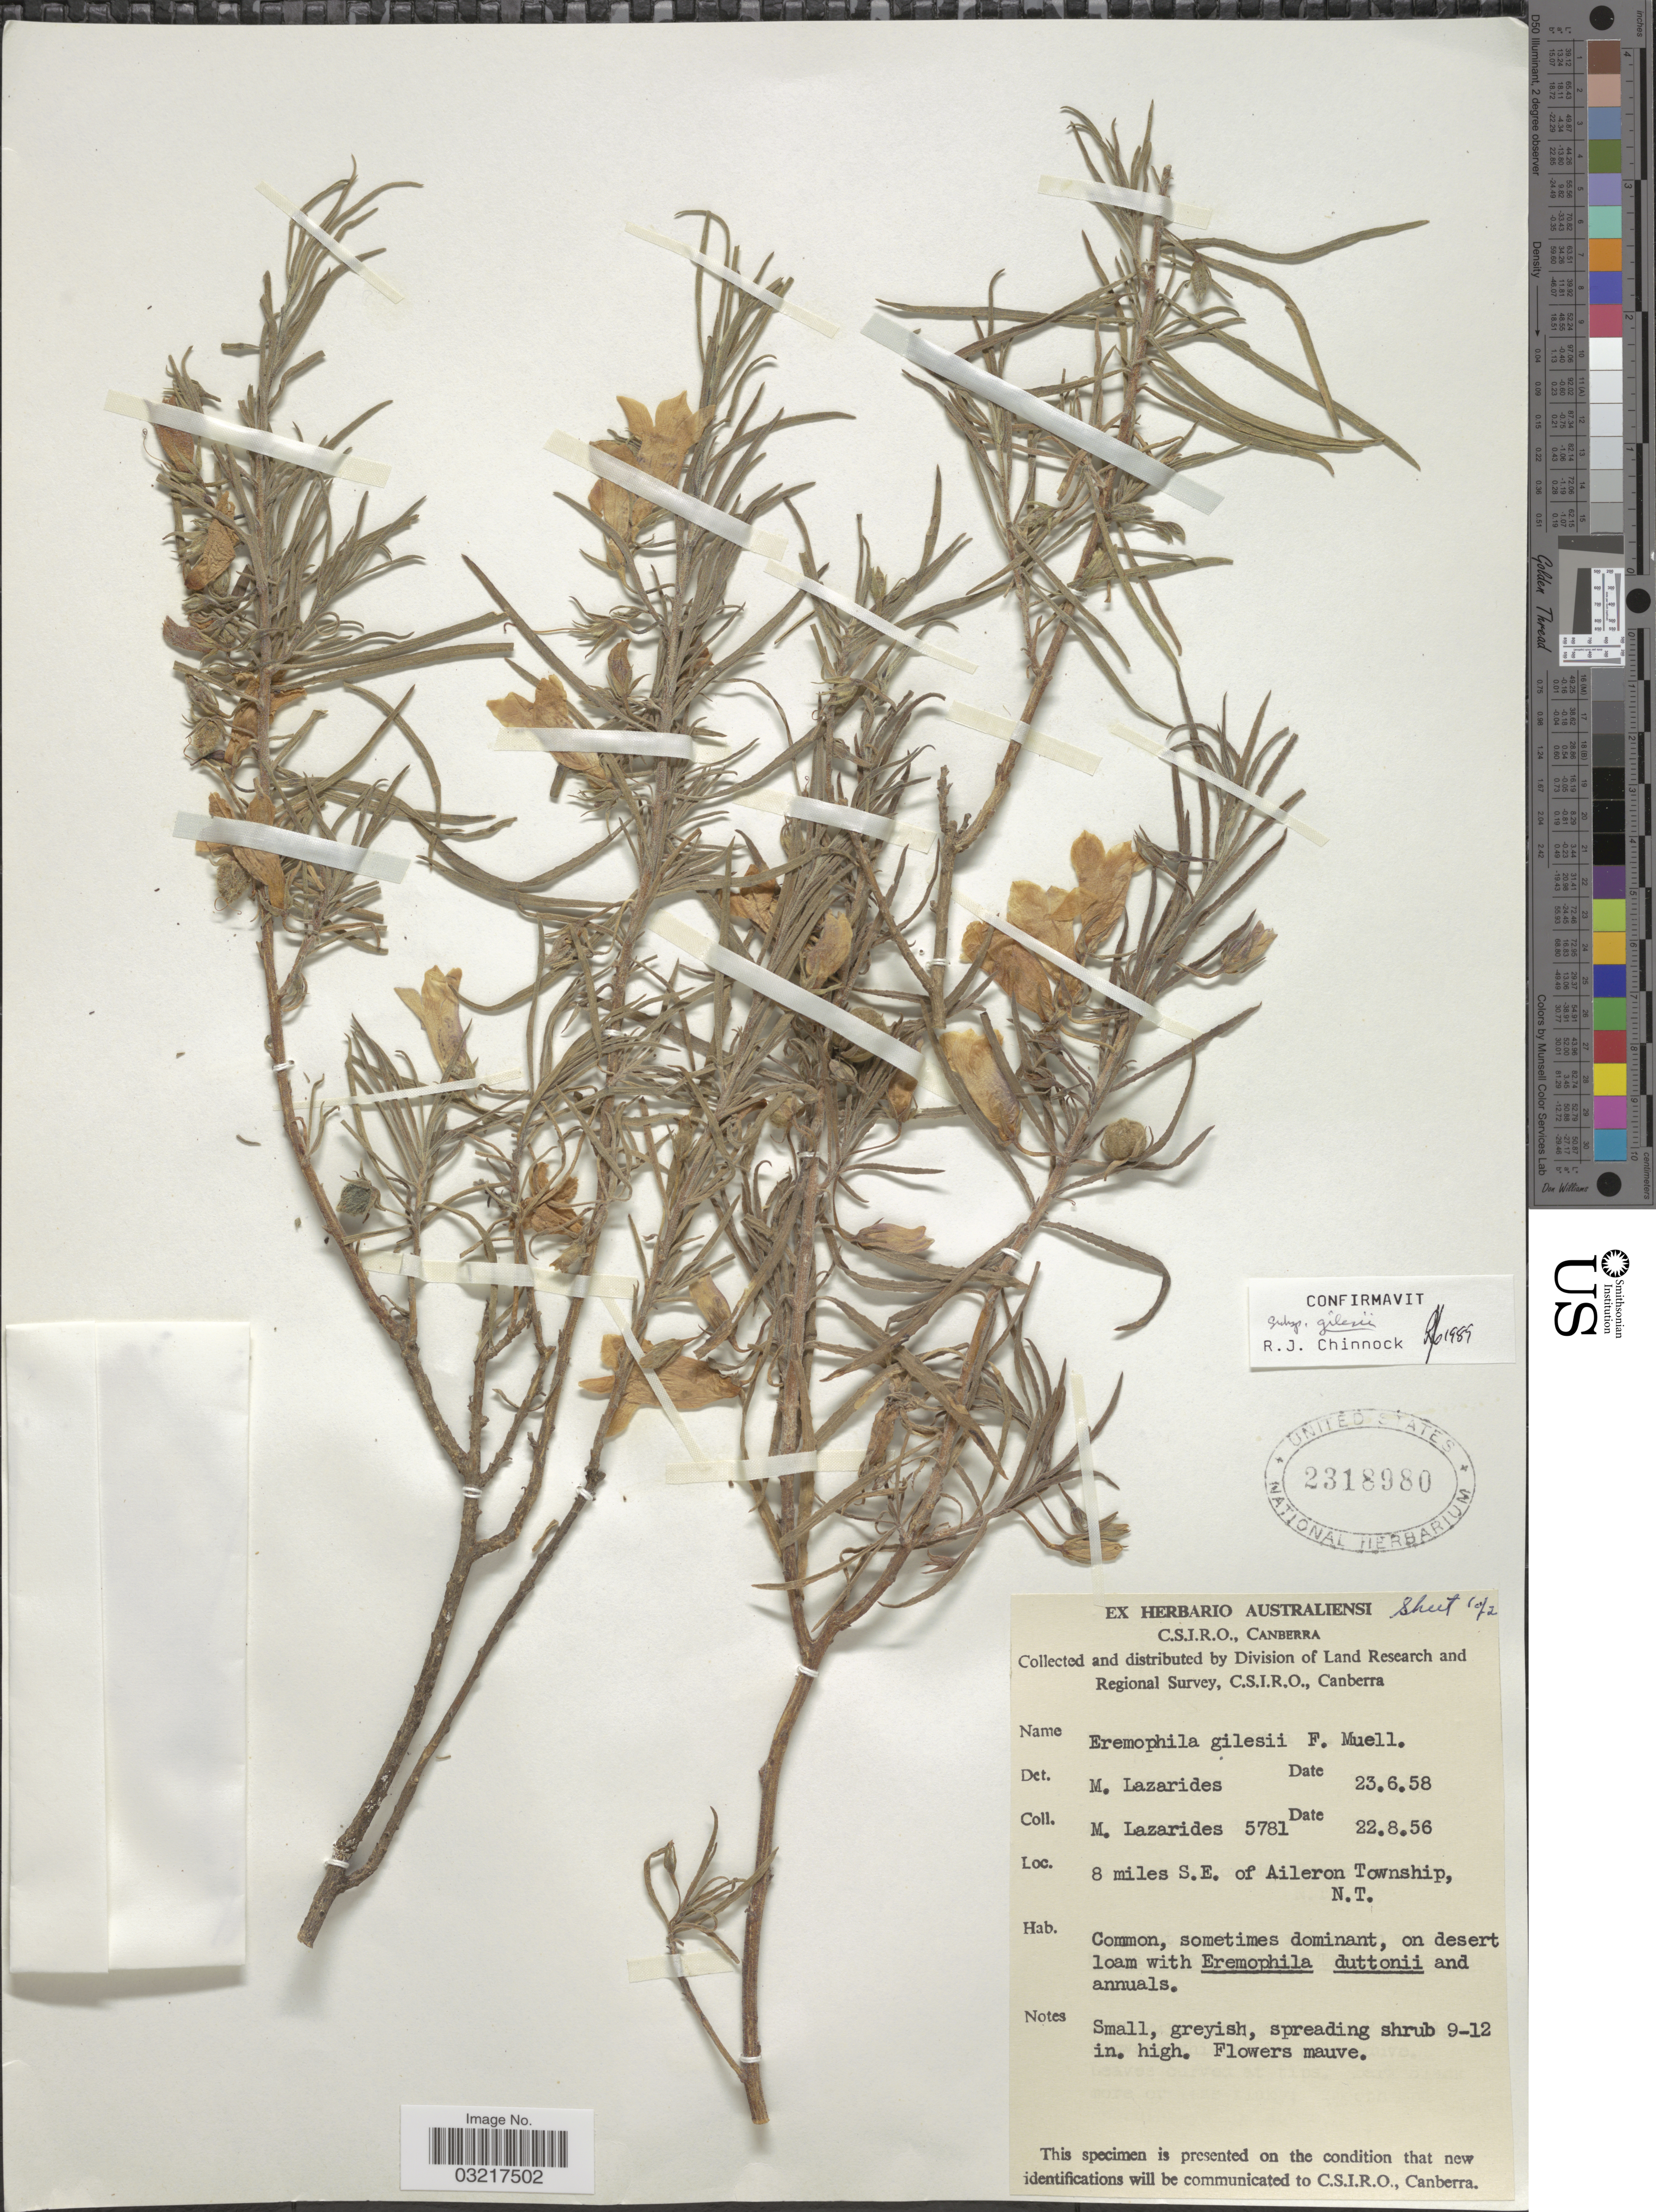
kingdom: Plantae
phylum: Tracheophyta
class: Magnoliopsida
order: Lamiales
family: Scrophulariaceae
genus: Eremophila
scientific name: Eremophila gilesii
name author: F. Muell.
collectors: M. Lazarides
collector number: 5781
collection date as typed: Transcribed d/m/y: 22/8/56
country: Australia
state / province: Northern Territory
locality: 8 miles S.E. of Aileron Township, N.T.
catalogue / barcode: US 2318980